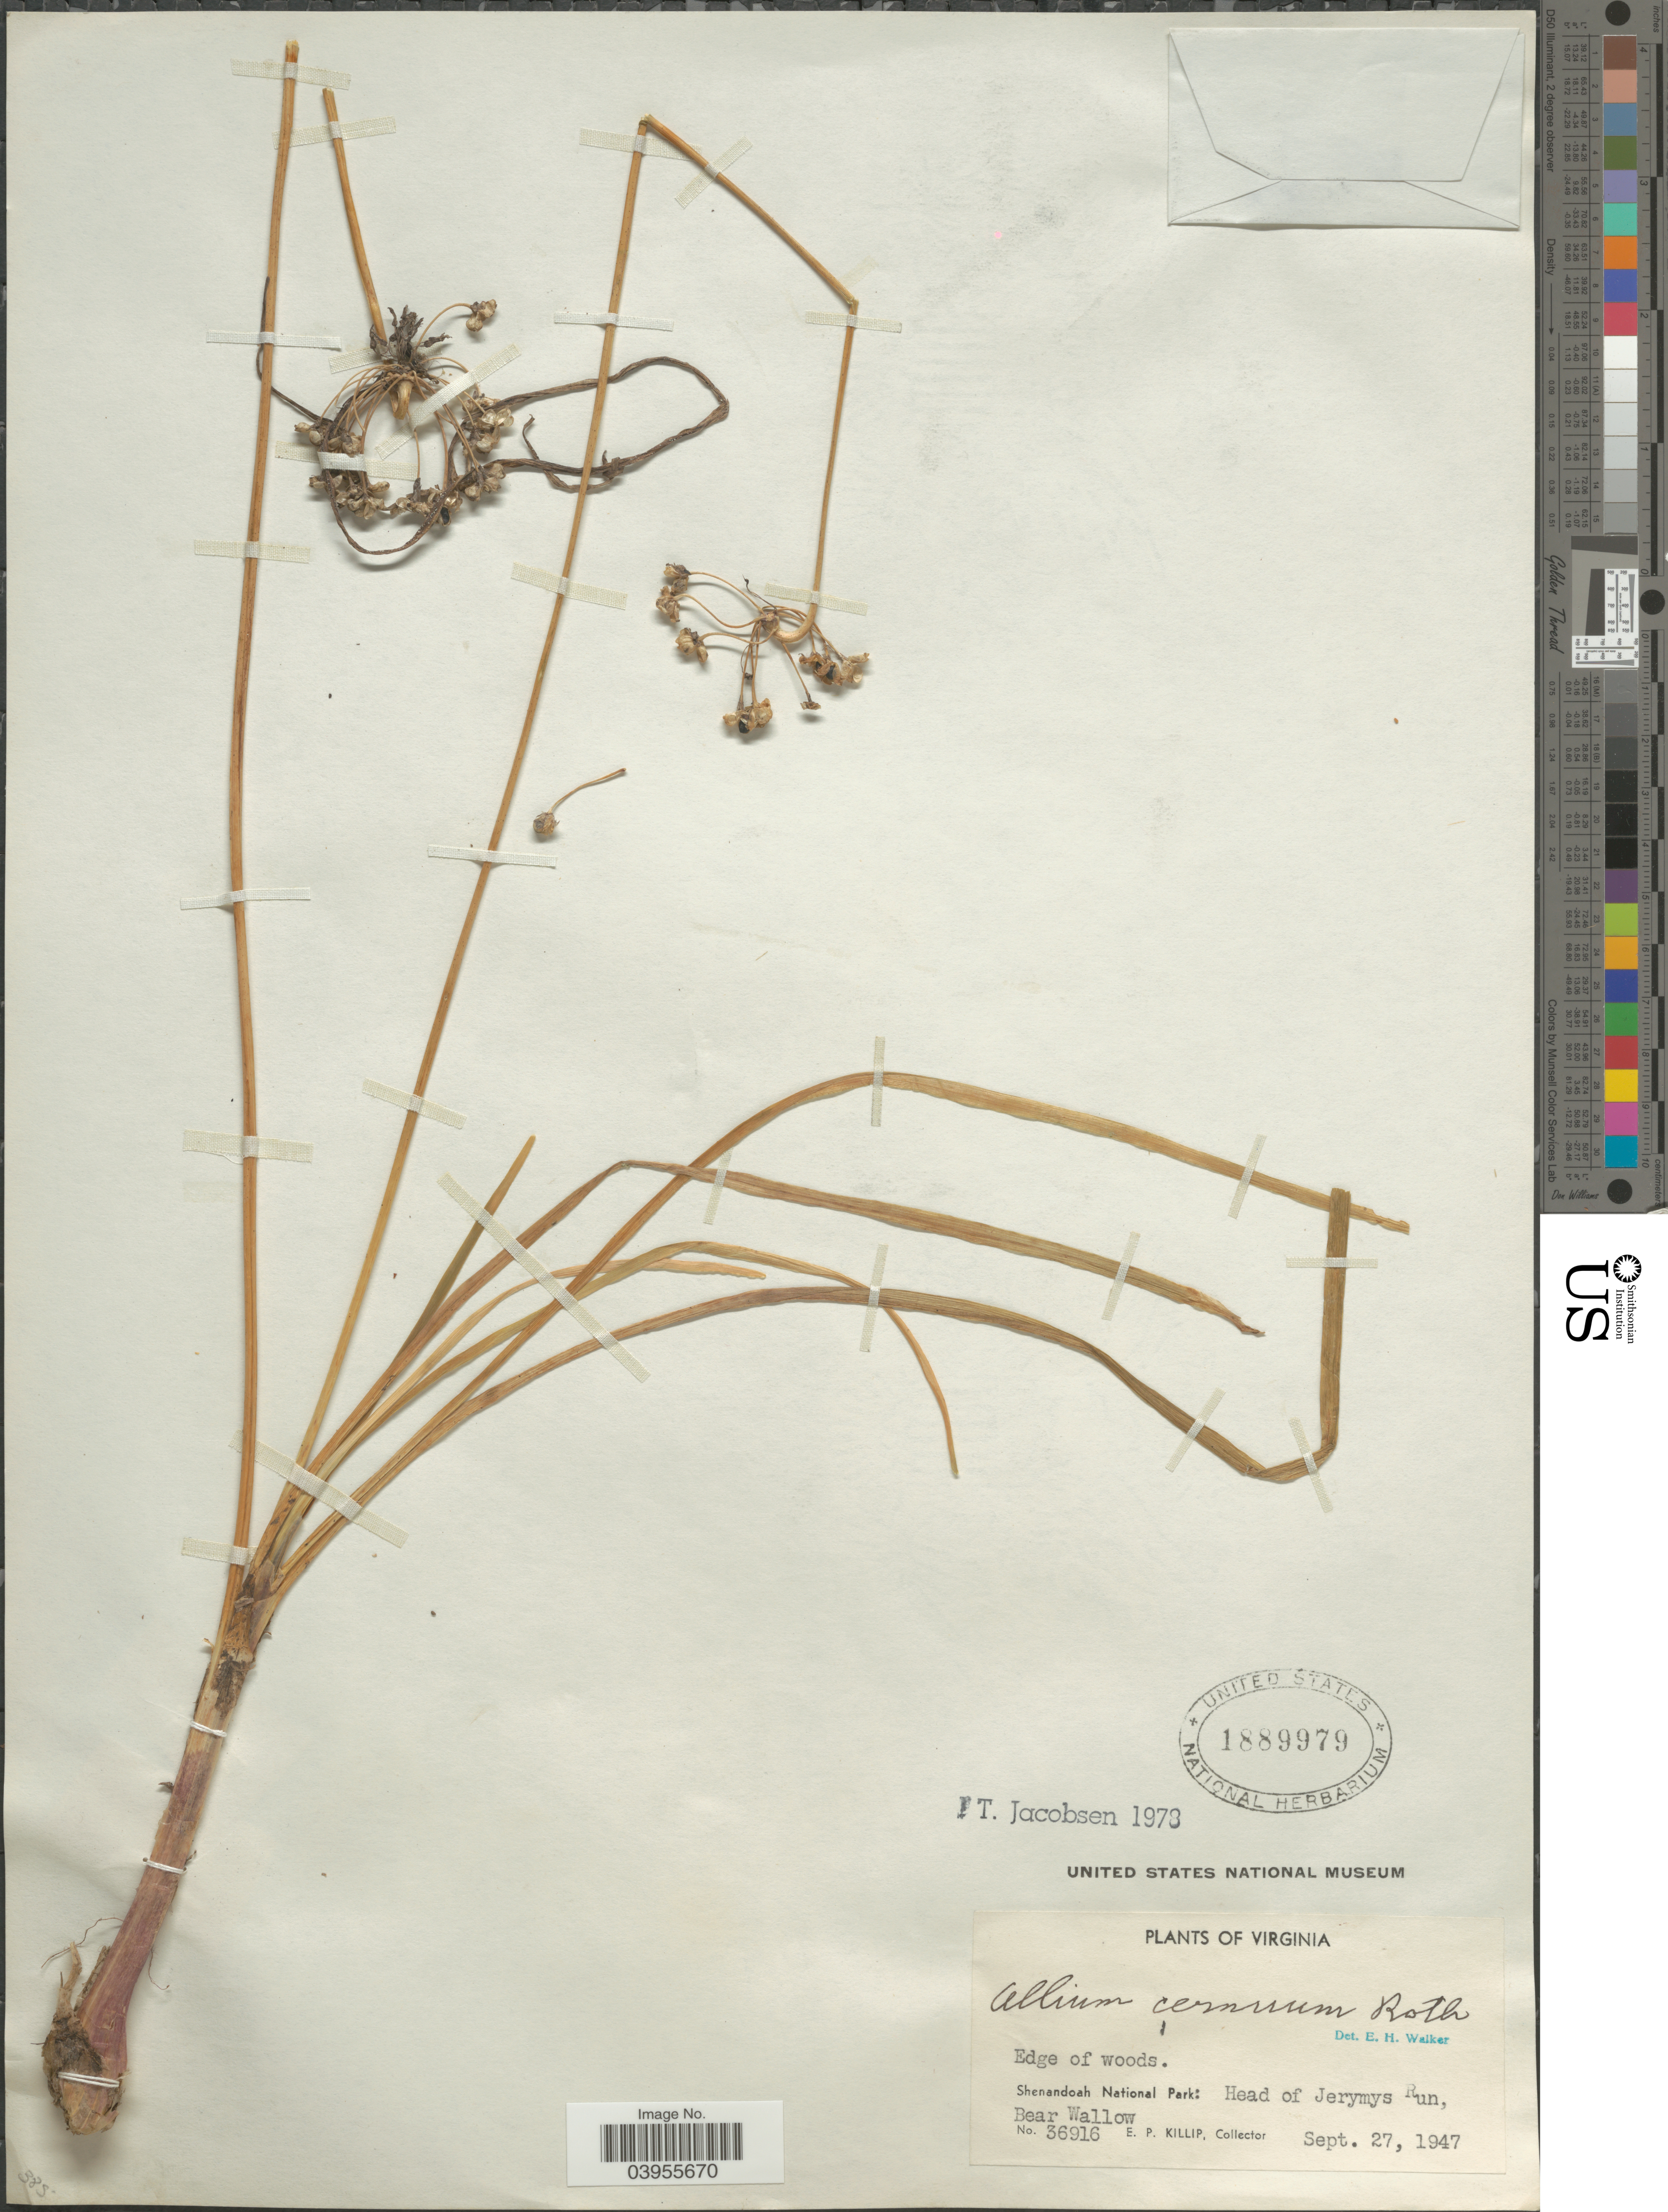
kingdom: Plantae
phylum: Tracheophyta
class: Liliopsida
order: Asparagales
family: Amaryllidaceae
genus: Allium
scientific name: Allium cernuum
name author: Roth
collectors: E. P. Killip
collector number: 36916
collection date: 1947-09-27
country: United States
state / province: Virginia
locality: Shenandoah National Park: Head of Jerymys Run, Bear Wallow.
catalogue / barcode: US 1889979